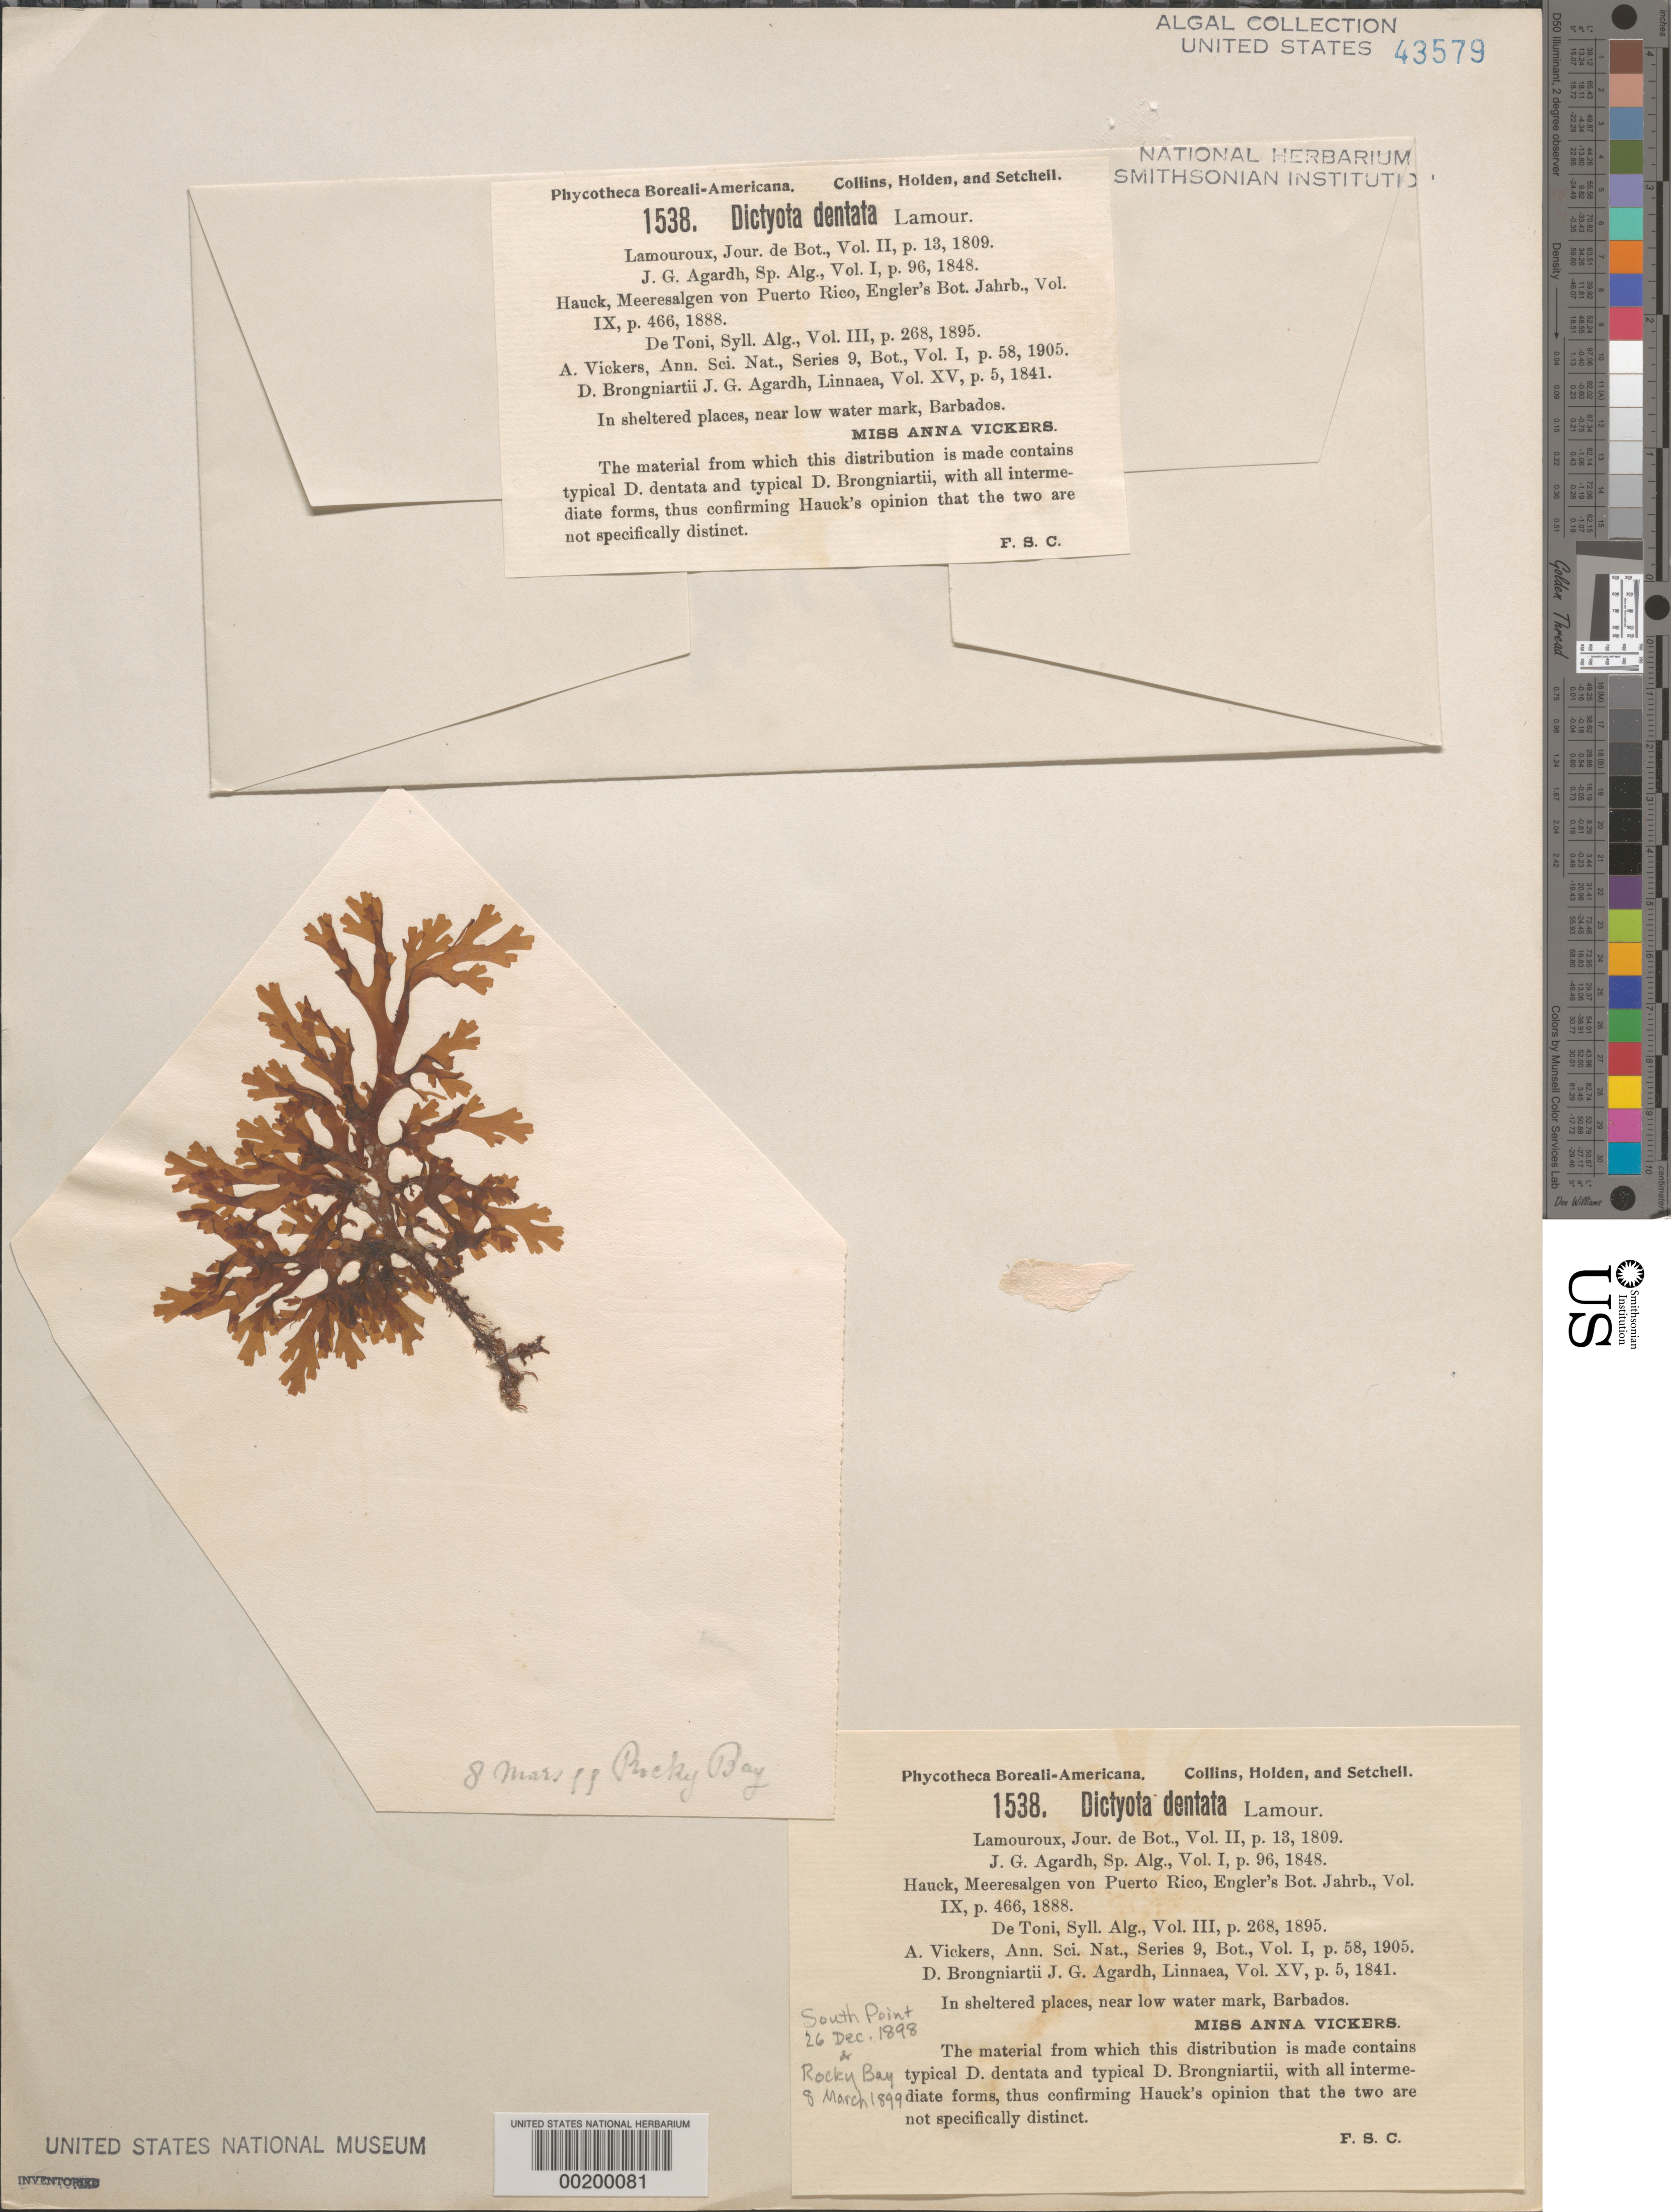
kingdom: Chromista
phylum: Ochrophyta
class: Phaeophyceae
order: Dictyotales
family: Dictyotaceae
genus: Dictyota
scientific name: Dictyota mertensii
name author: (C. Mart.) Kütz.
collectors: A. Vickers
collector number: PB-A 1538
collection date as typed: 26 Dec 1898 AND 08 Mar 1899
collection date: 1898-12-26,1899-03-08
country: Barbados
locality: South Point and Rocky Bay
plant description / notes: Collins, Holden & Setchell, Phycotheca Boreali-Americana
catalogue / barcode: US 43579